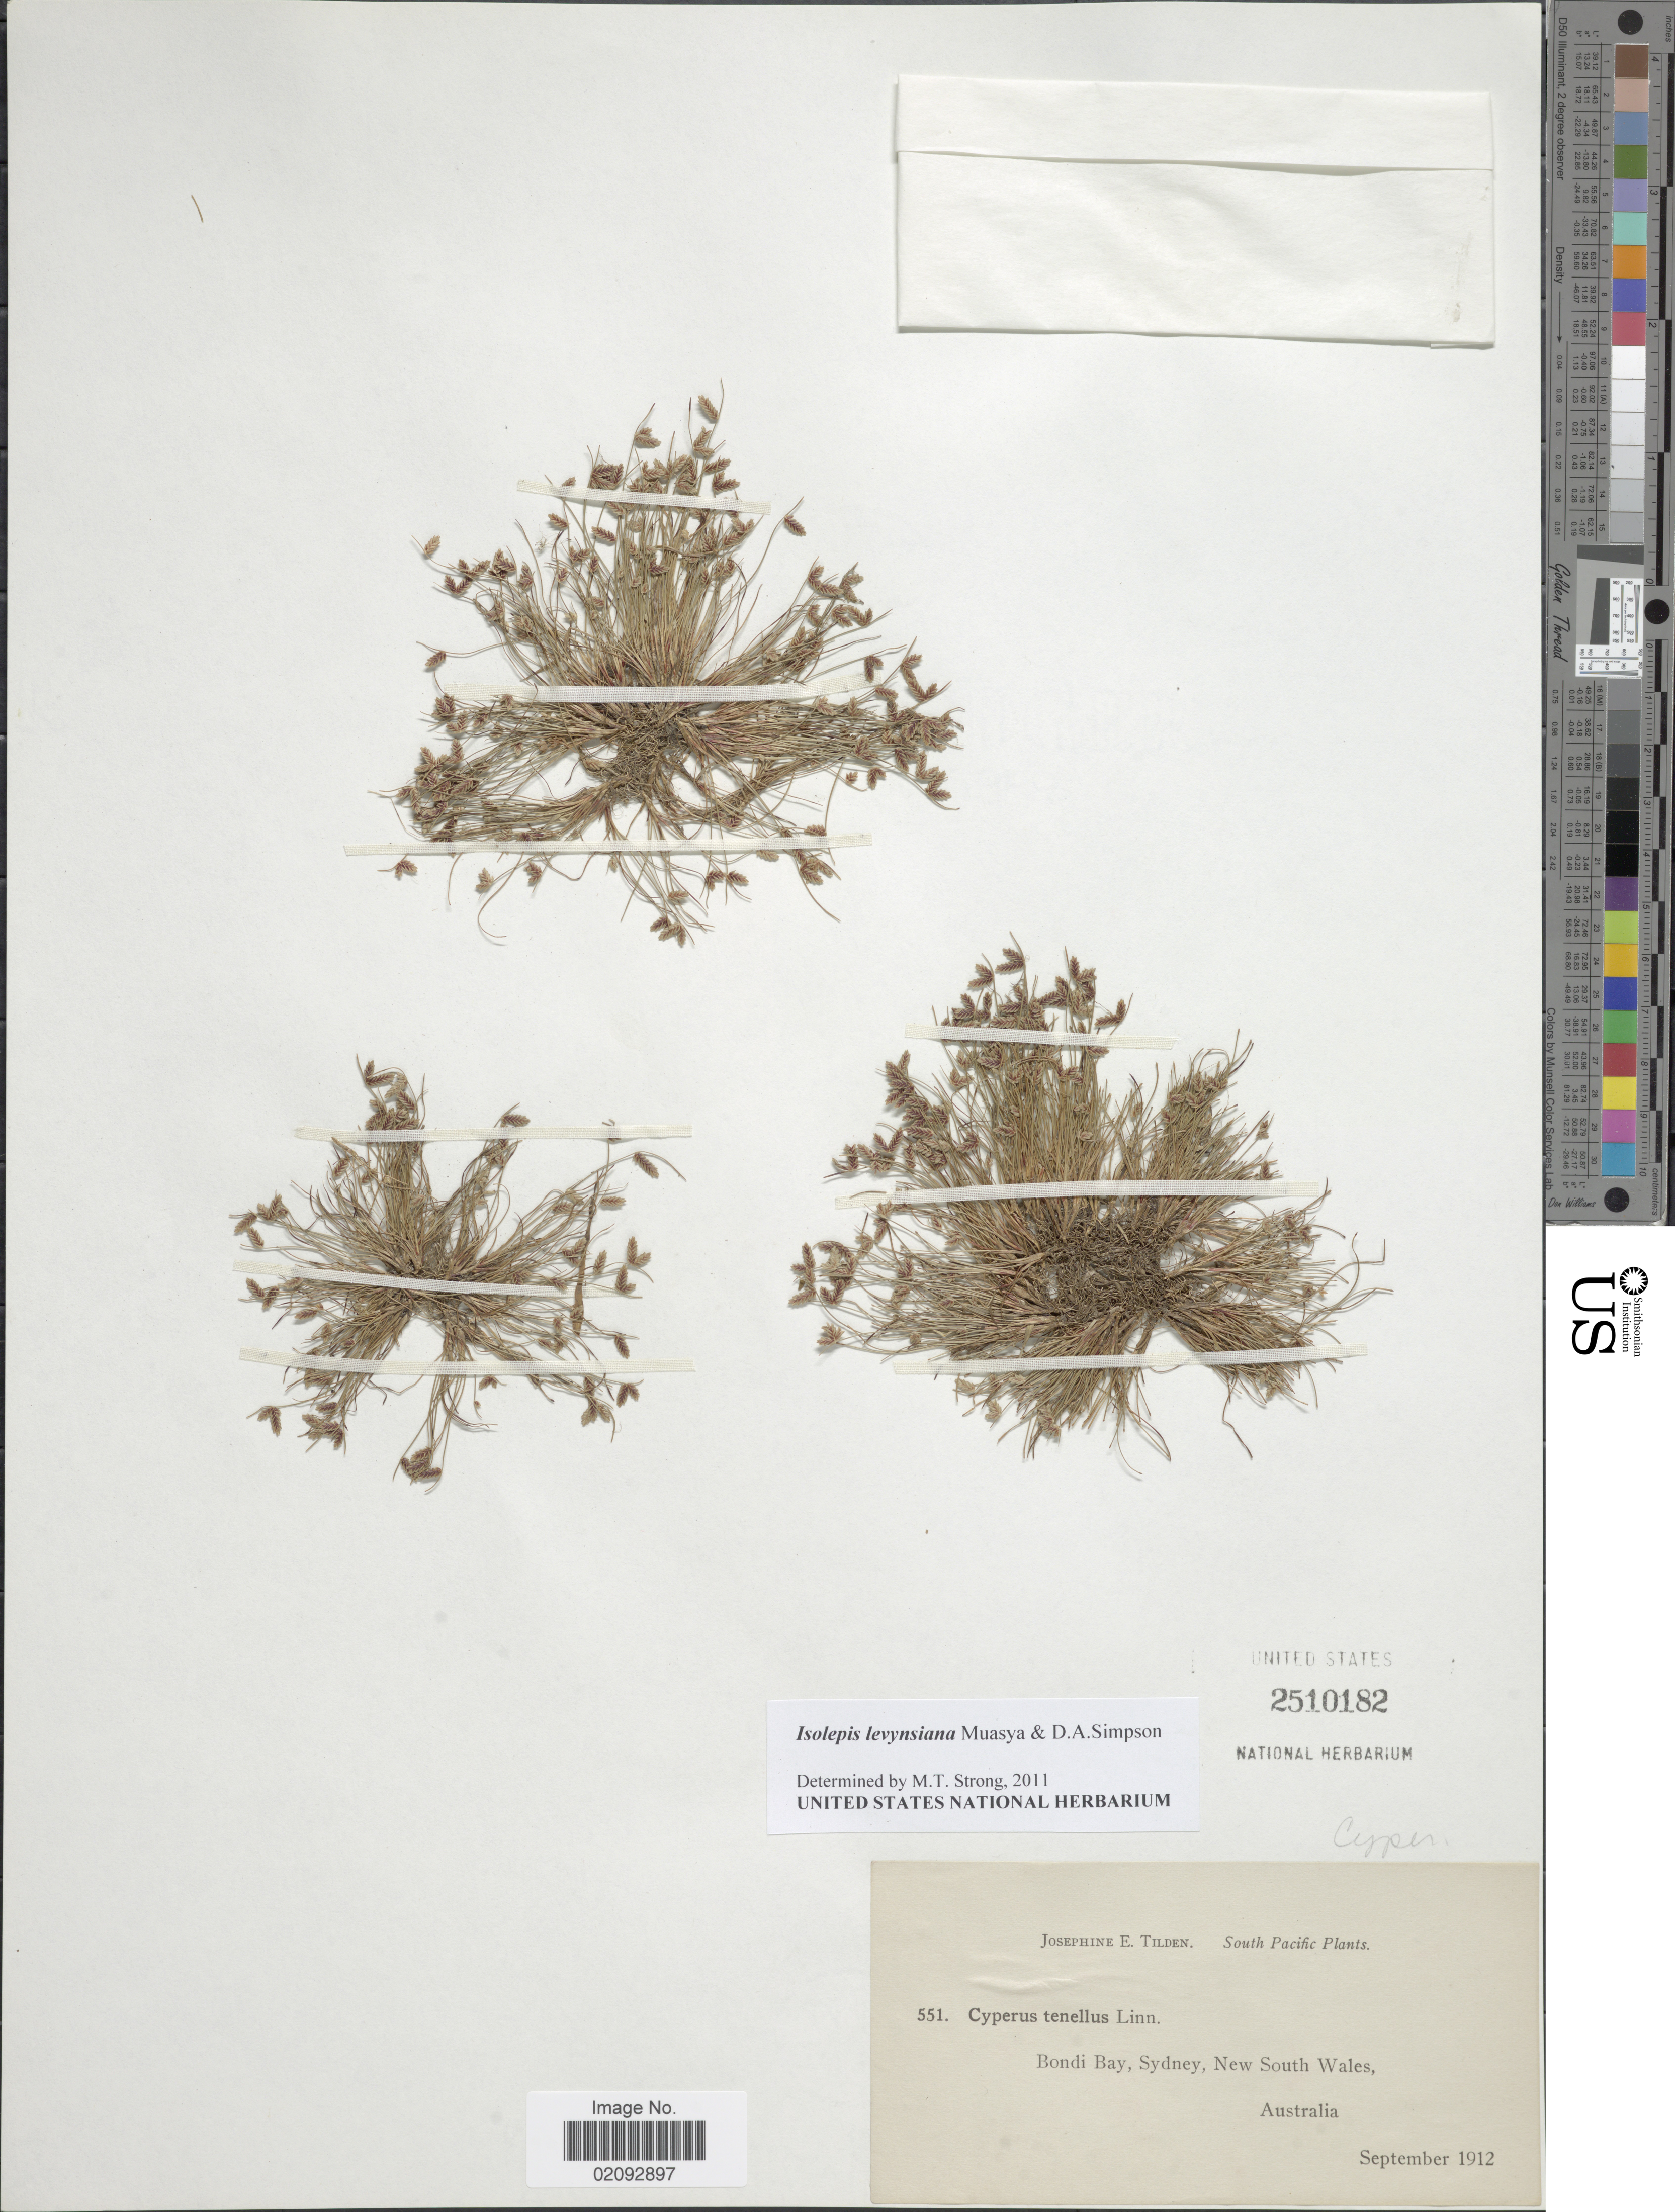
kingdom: Plantae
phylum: Tracheophyta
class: Liliopsida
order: Poales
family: Cyperaceae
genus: Isolepis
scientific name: Isolepis levynsiana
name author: Muasya & D.A. Simpson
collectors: J. E. Tilden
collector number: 551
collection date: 1912-09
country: Australia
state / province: New South Wales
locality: South Pacific, Bondi Bay, Sydney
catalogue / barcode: US 2510182